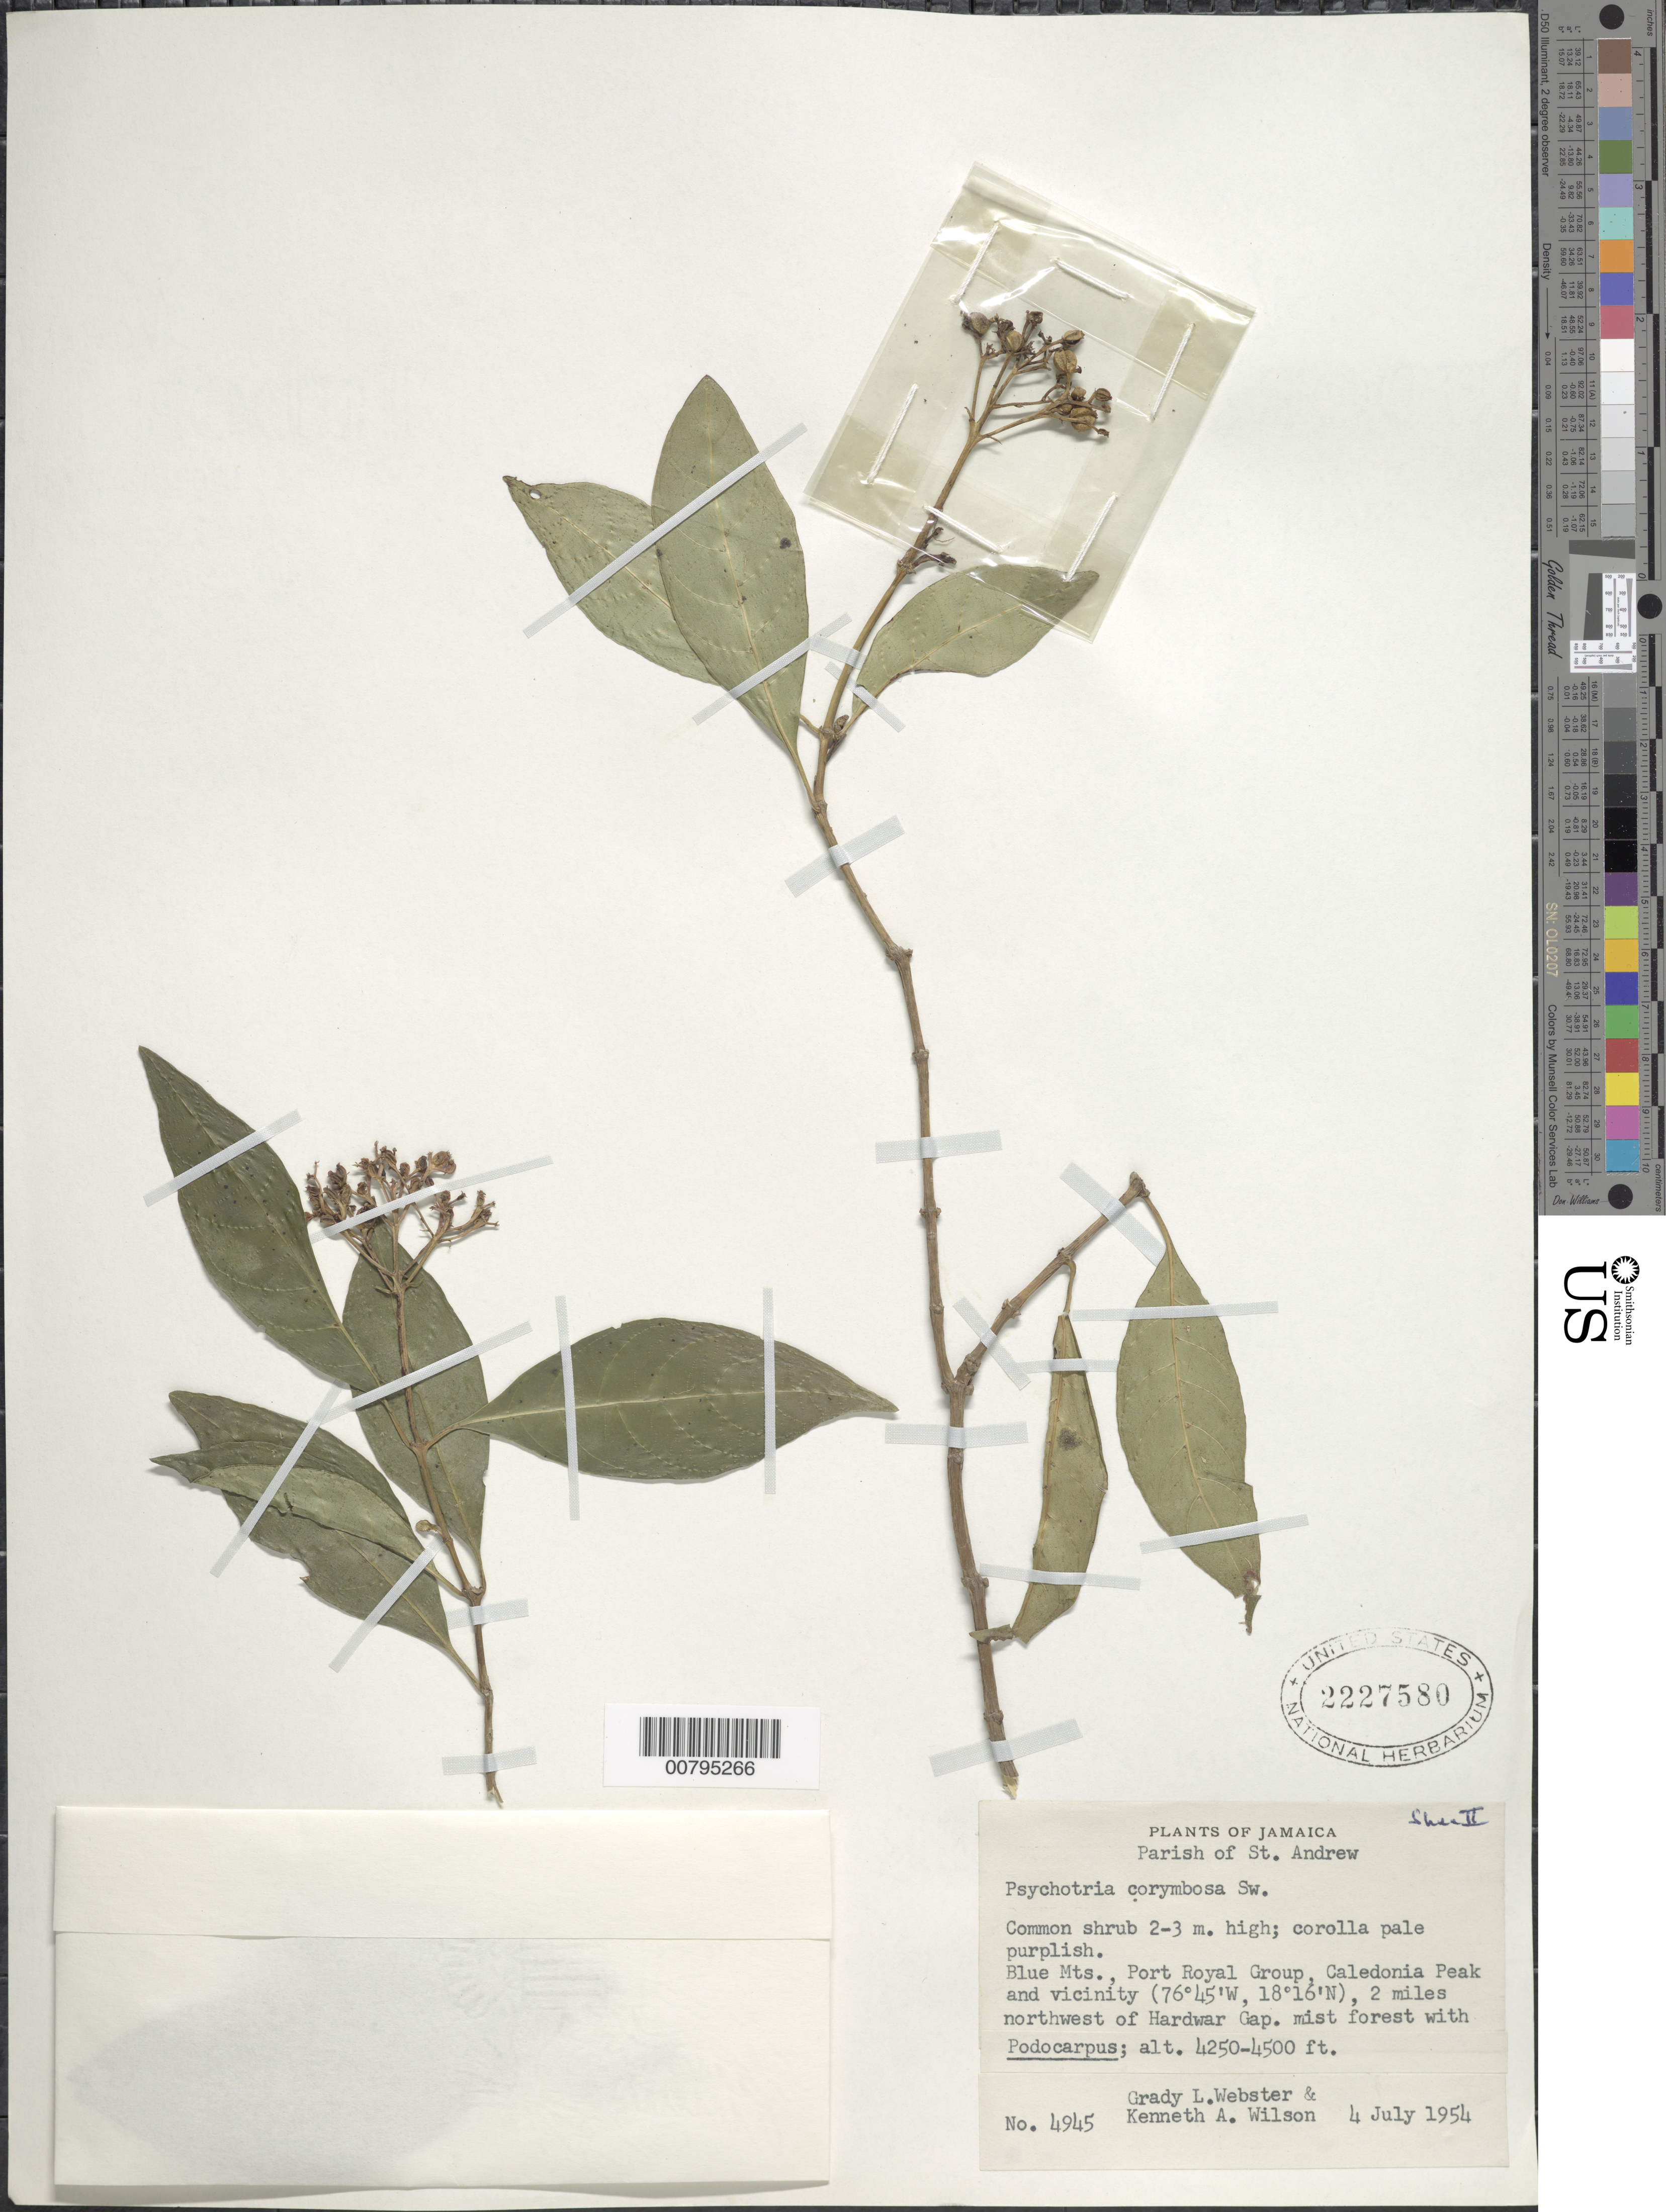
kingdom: Plantae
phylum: Tracheophyta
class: Magnoliopsida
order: Gentianales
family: Rubiaceae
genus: Psychotria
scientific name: Psychotria corymbosa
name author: Sw.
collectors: G. L. Webster & K. A. Wilson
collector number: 4945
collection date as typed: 04 Jul 1954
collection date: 1954-07-04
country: Jamaica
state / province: Saint Andrew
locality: Blue Mts., Port Royal Group, Caledonia Peak and vicinity. Two miles NW of Hardwar Gap.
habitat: Mist forest with Podocarpus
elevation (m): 1295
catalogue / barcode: US 2227580